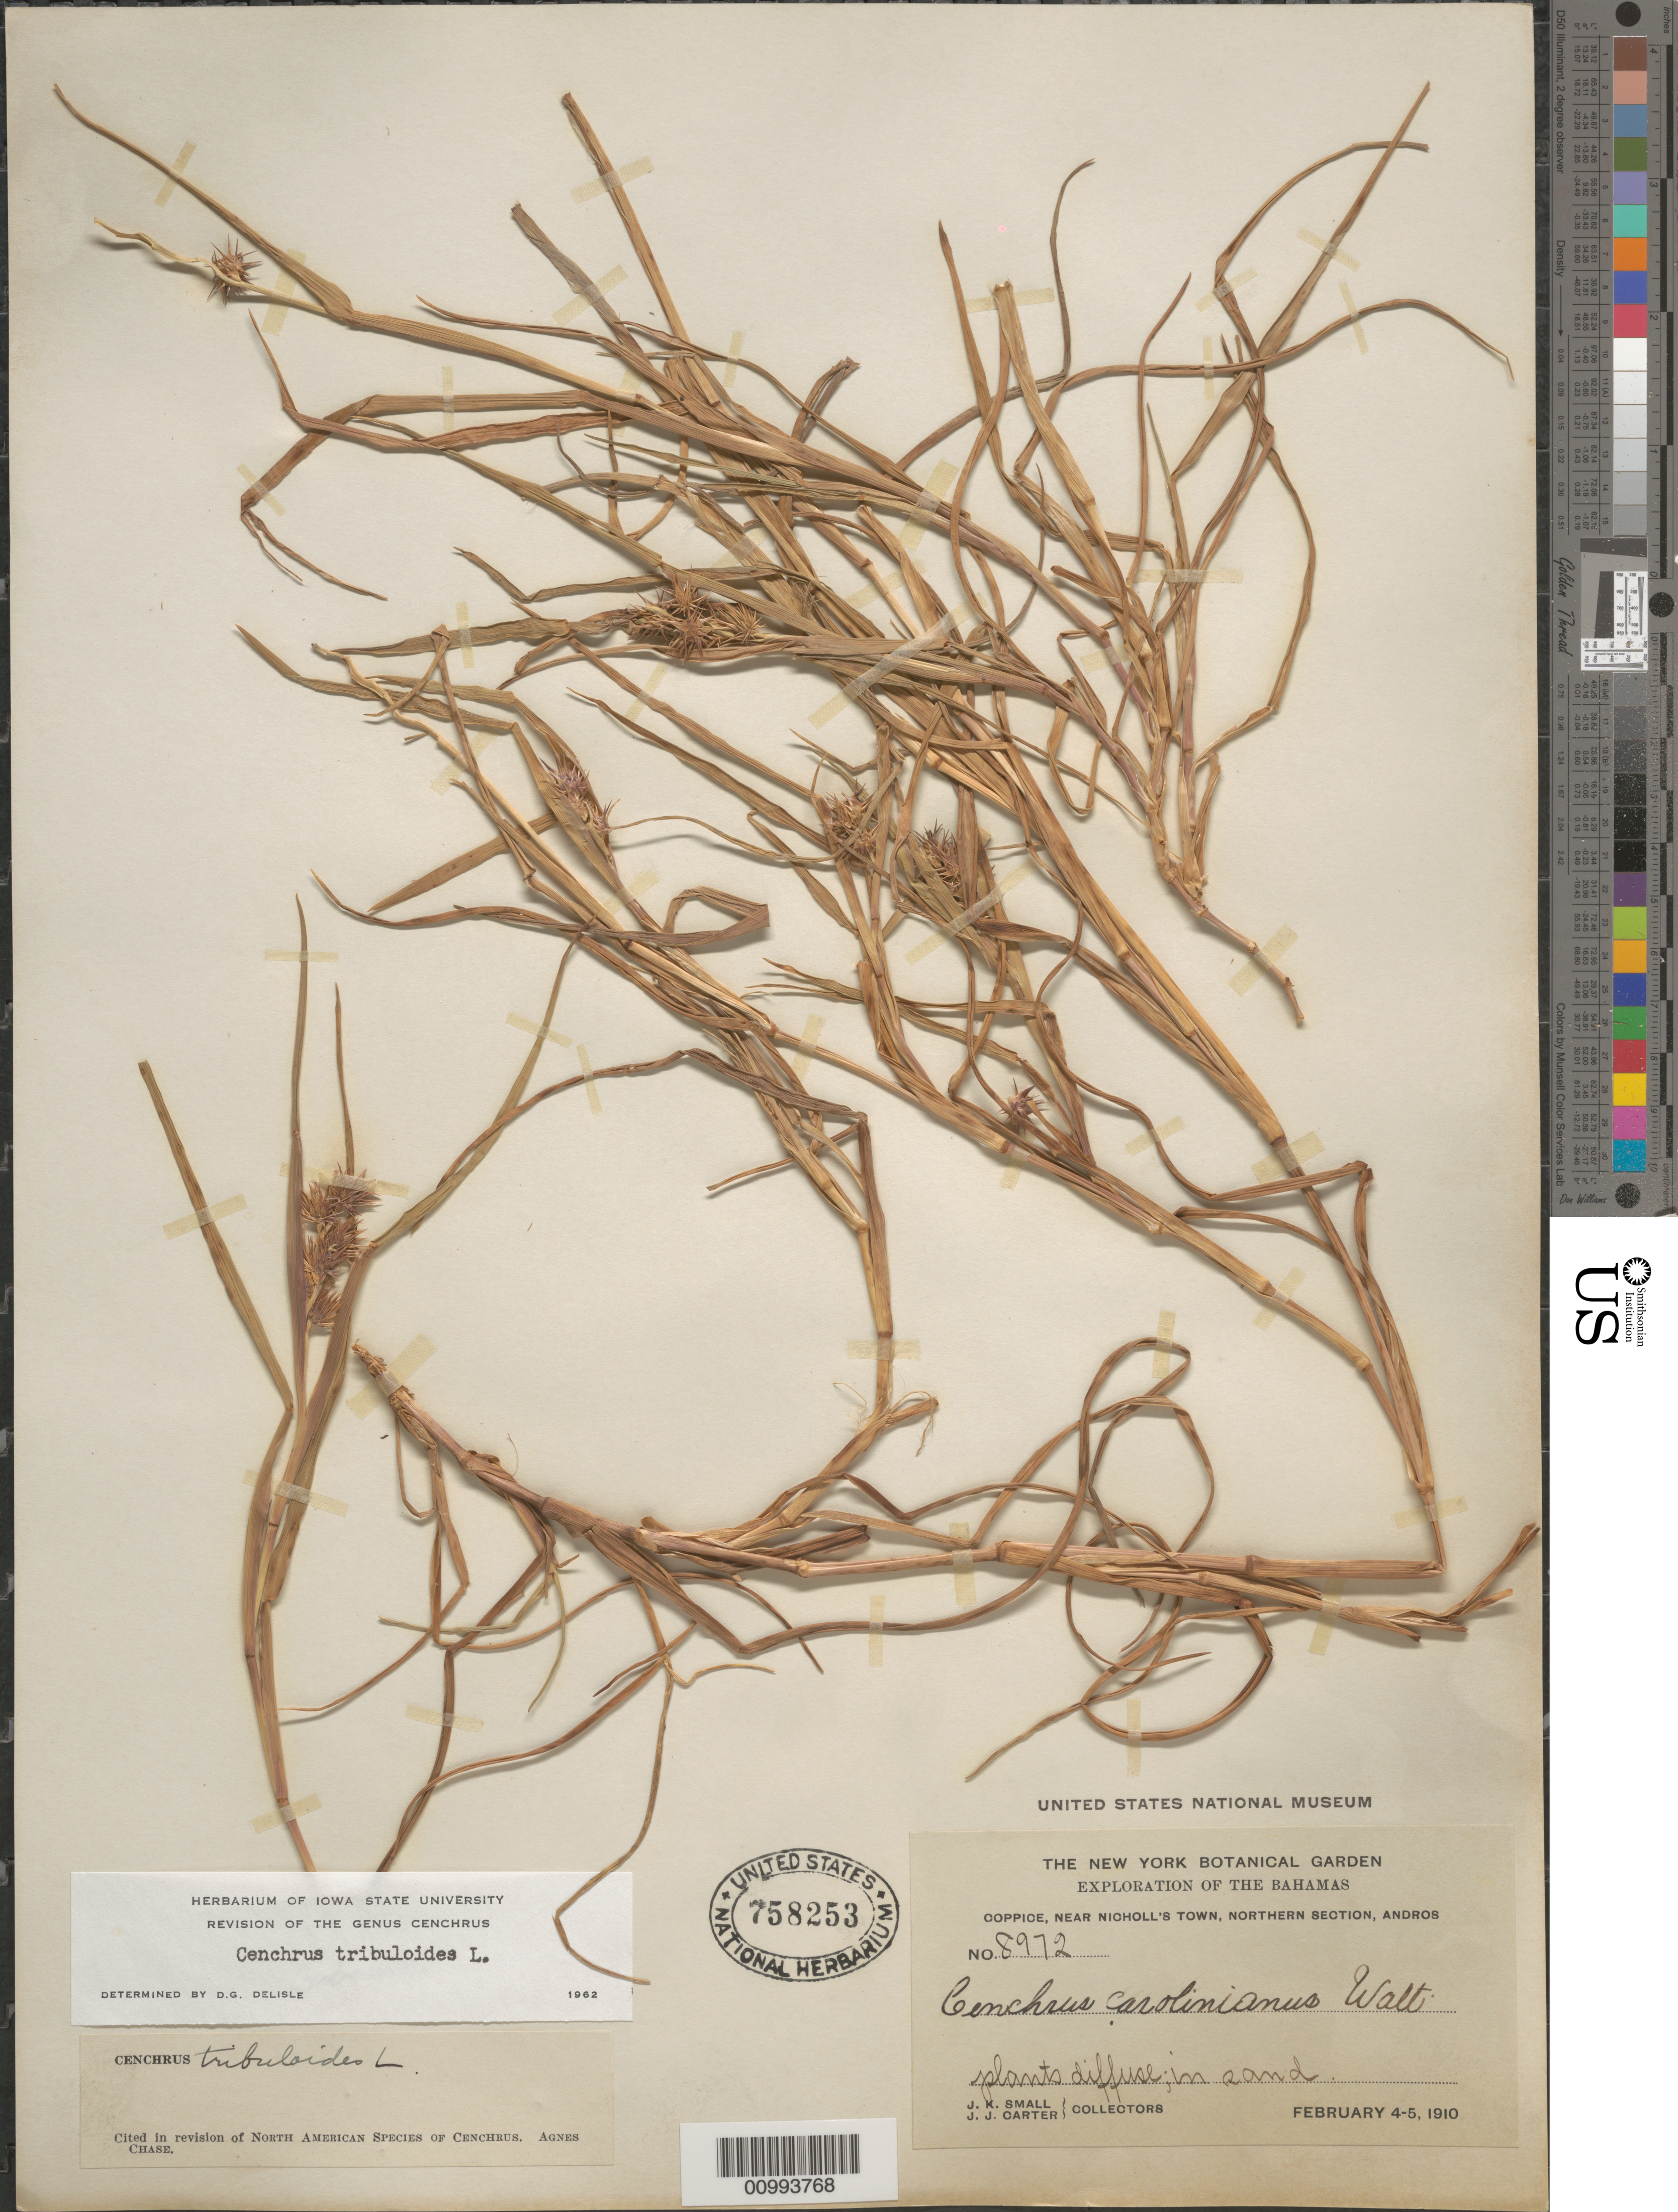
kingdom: Plantae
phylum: Tracheophyta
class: Liliopsida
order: Poales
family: Poaceae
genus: Cenchrus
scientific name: Cenchrus tribuloides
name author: L.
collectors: J. K. Small & J. J. Carter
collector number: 8972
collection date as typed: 04 Feb 1910 to 05 Feb 1910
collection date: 1910-02-04/1910-02-05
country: Bahamas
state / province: North Andros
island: Andros I.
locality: Near Nicholl's Town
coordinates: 0 N, 0 E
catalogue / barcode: US 758253